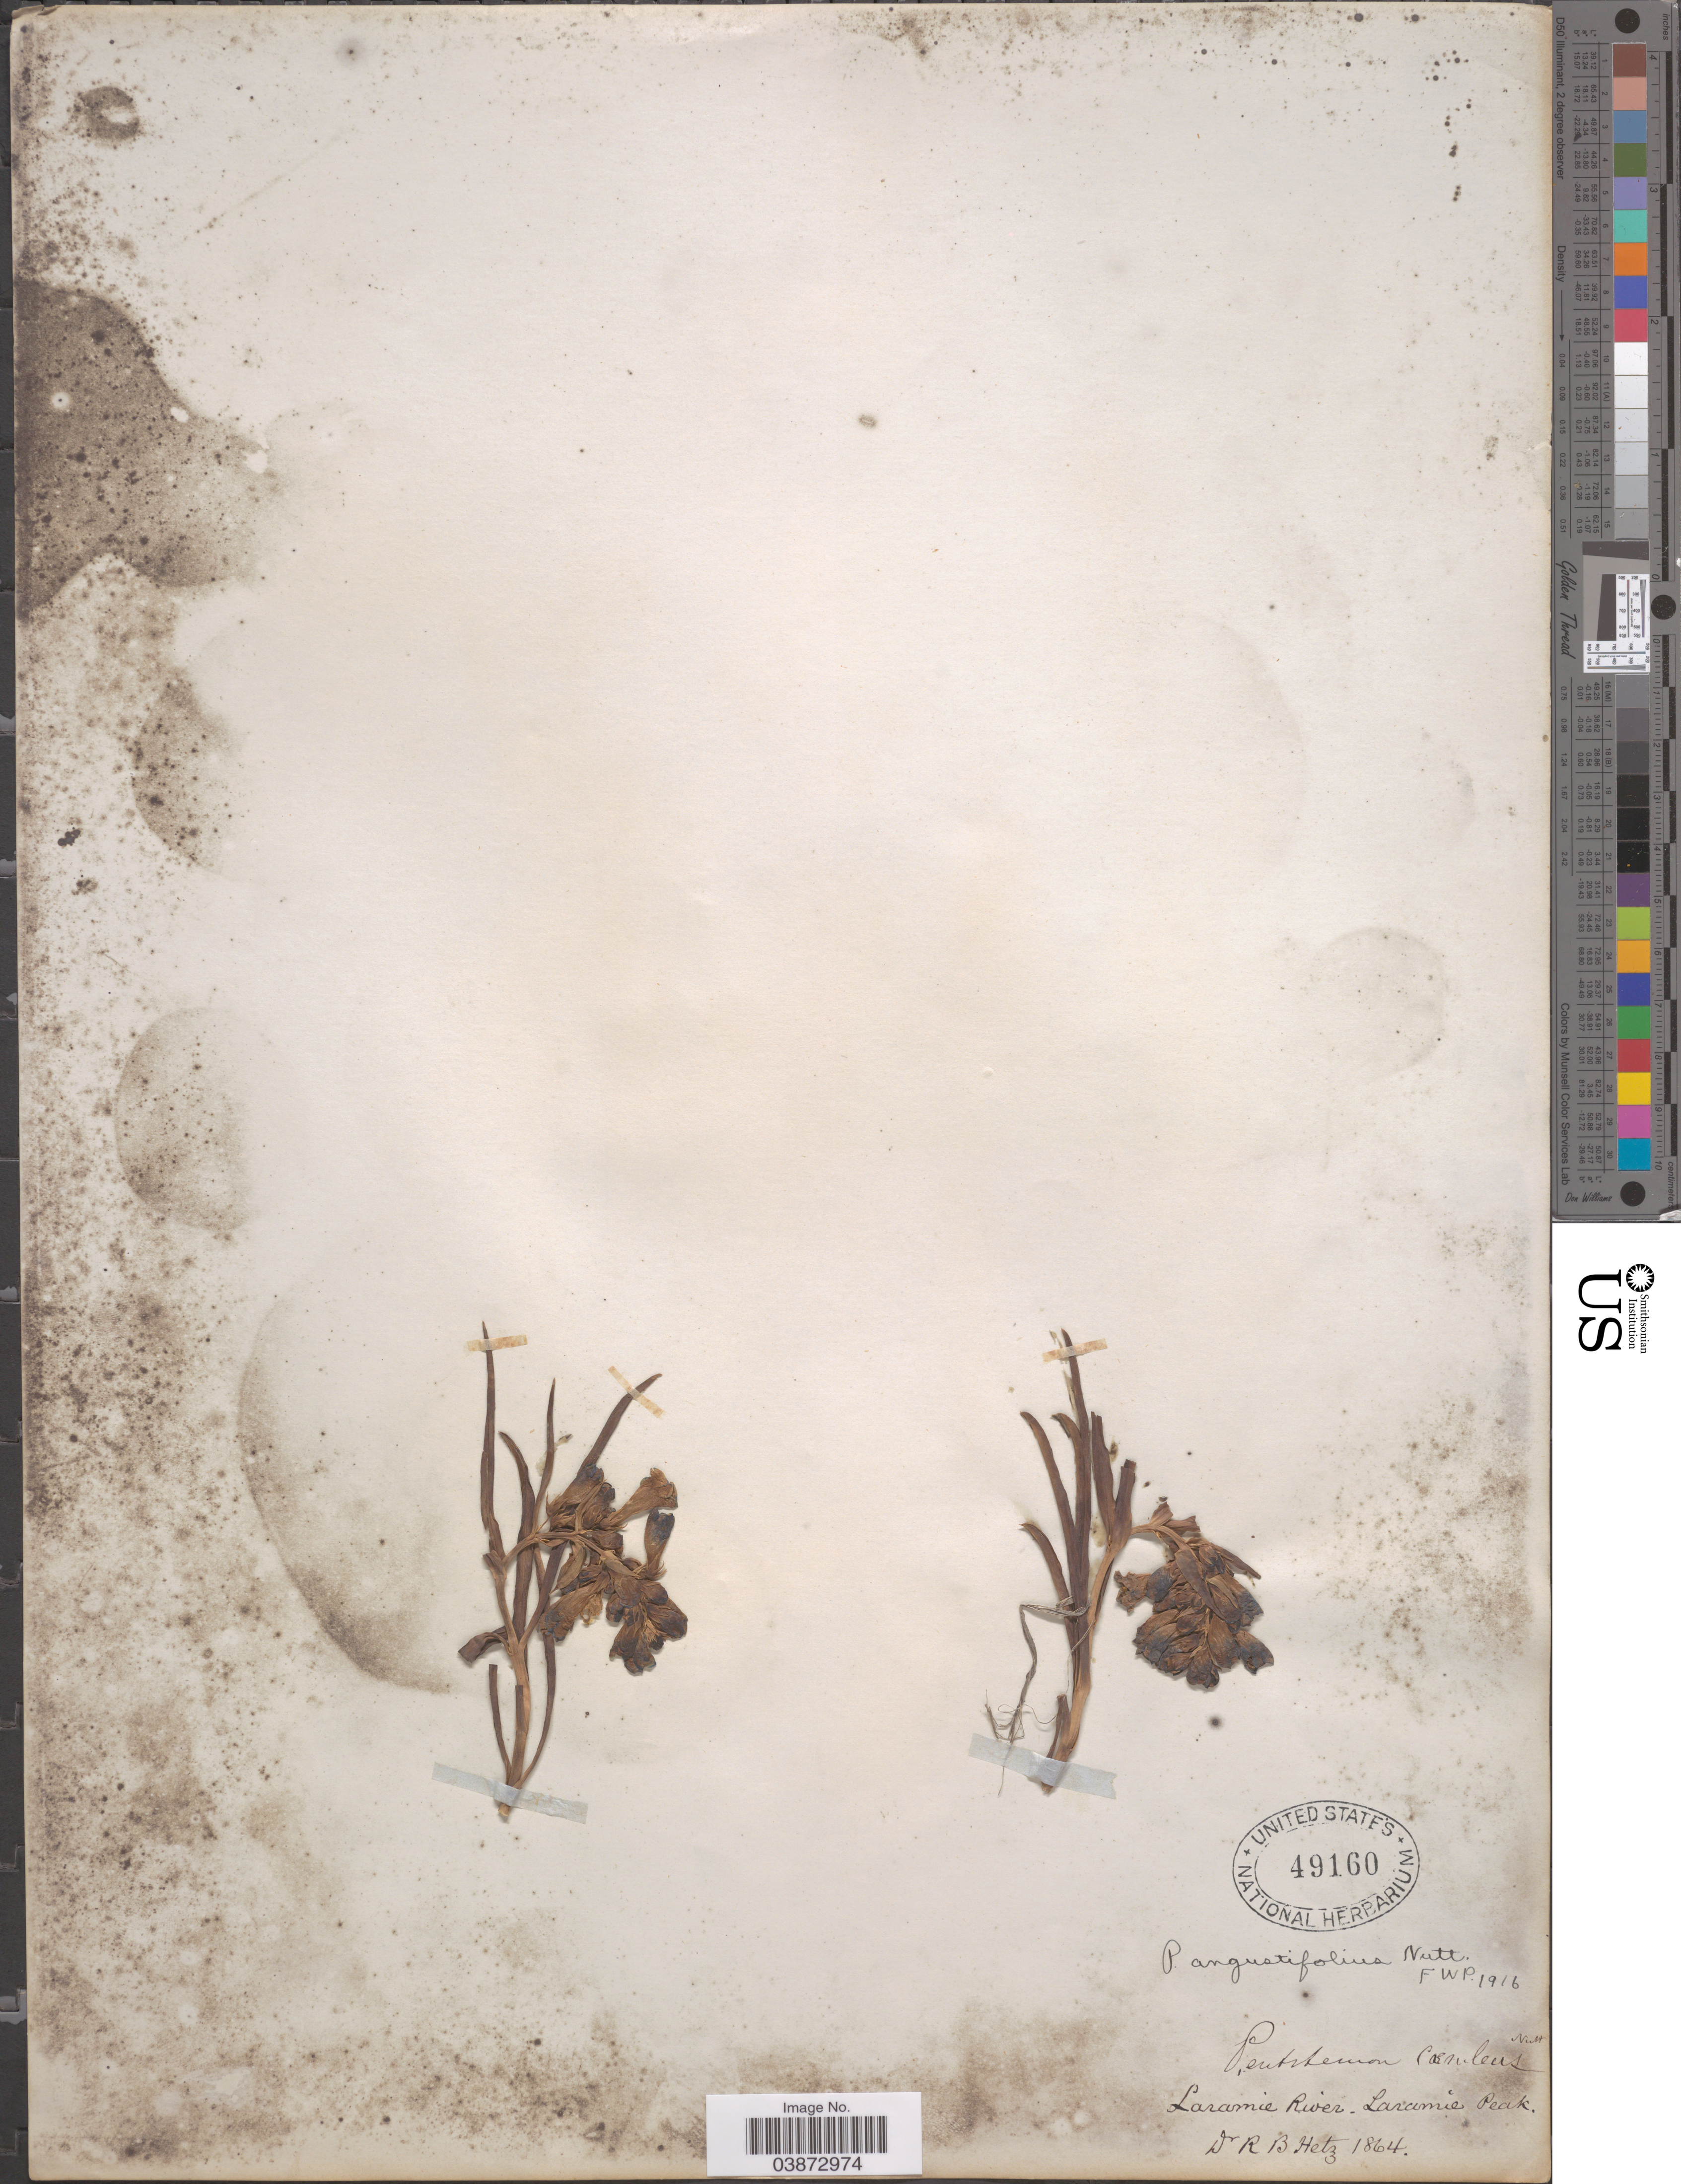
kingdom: Plantae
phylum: Tracheophyta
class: Magnoliopsida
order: Lamiales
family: Plantaginaceae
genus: Penstemon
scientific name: Penstemon angustifolius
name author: Nutt. ex Pursh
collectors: R. Hetz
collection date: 1864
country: United States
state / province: Wyoming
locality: Laramie River, Laramie Peak.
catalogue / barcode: US 49160